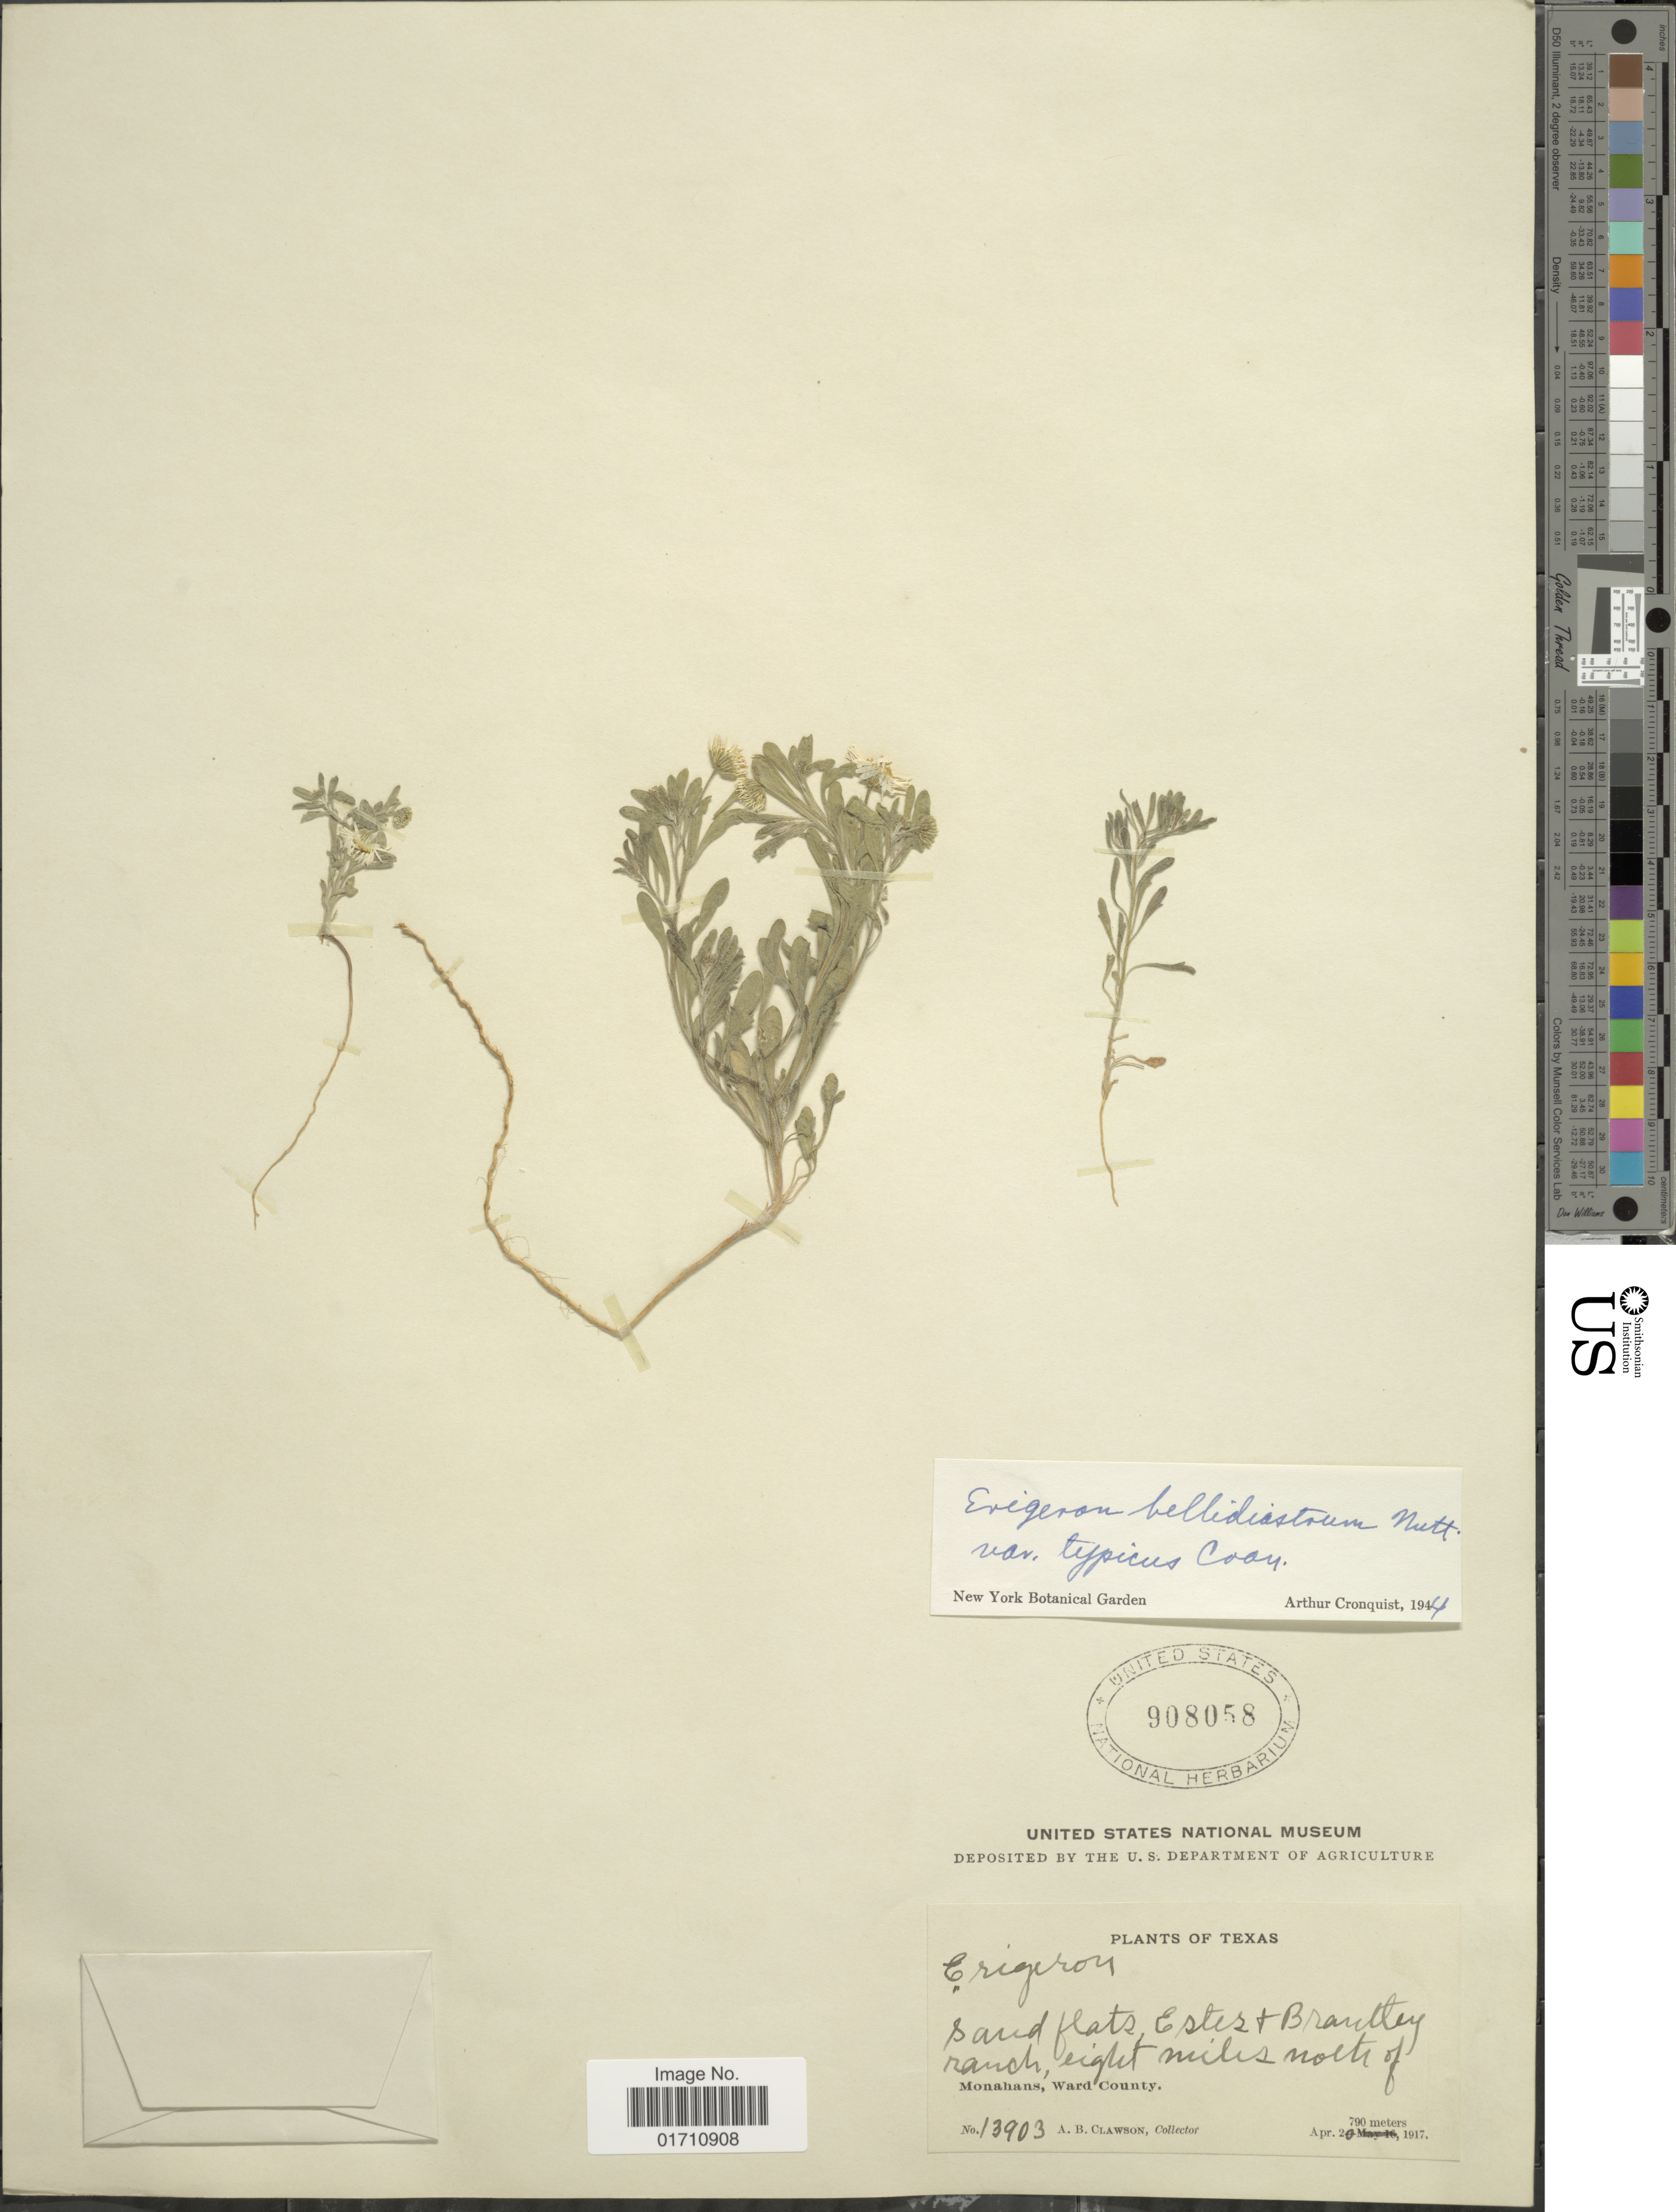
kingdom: Plantae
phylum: Tracheophyta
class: Magnoliopsida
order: Asterales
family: Asteraceae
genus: Erigeron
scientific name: Erigeron bellidiastrum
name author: Nutt.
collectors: A. Clawson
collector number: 13903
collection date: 1917-04-20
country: United States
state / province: Texas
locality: Sand flats Ester + Brantley ranch, eight miles north of Monahans, Ward County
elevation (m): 790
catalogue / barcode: US 908058